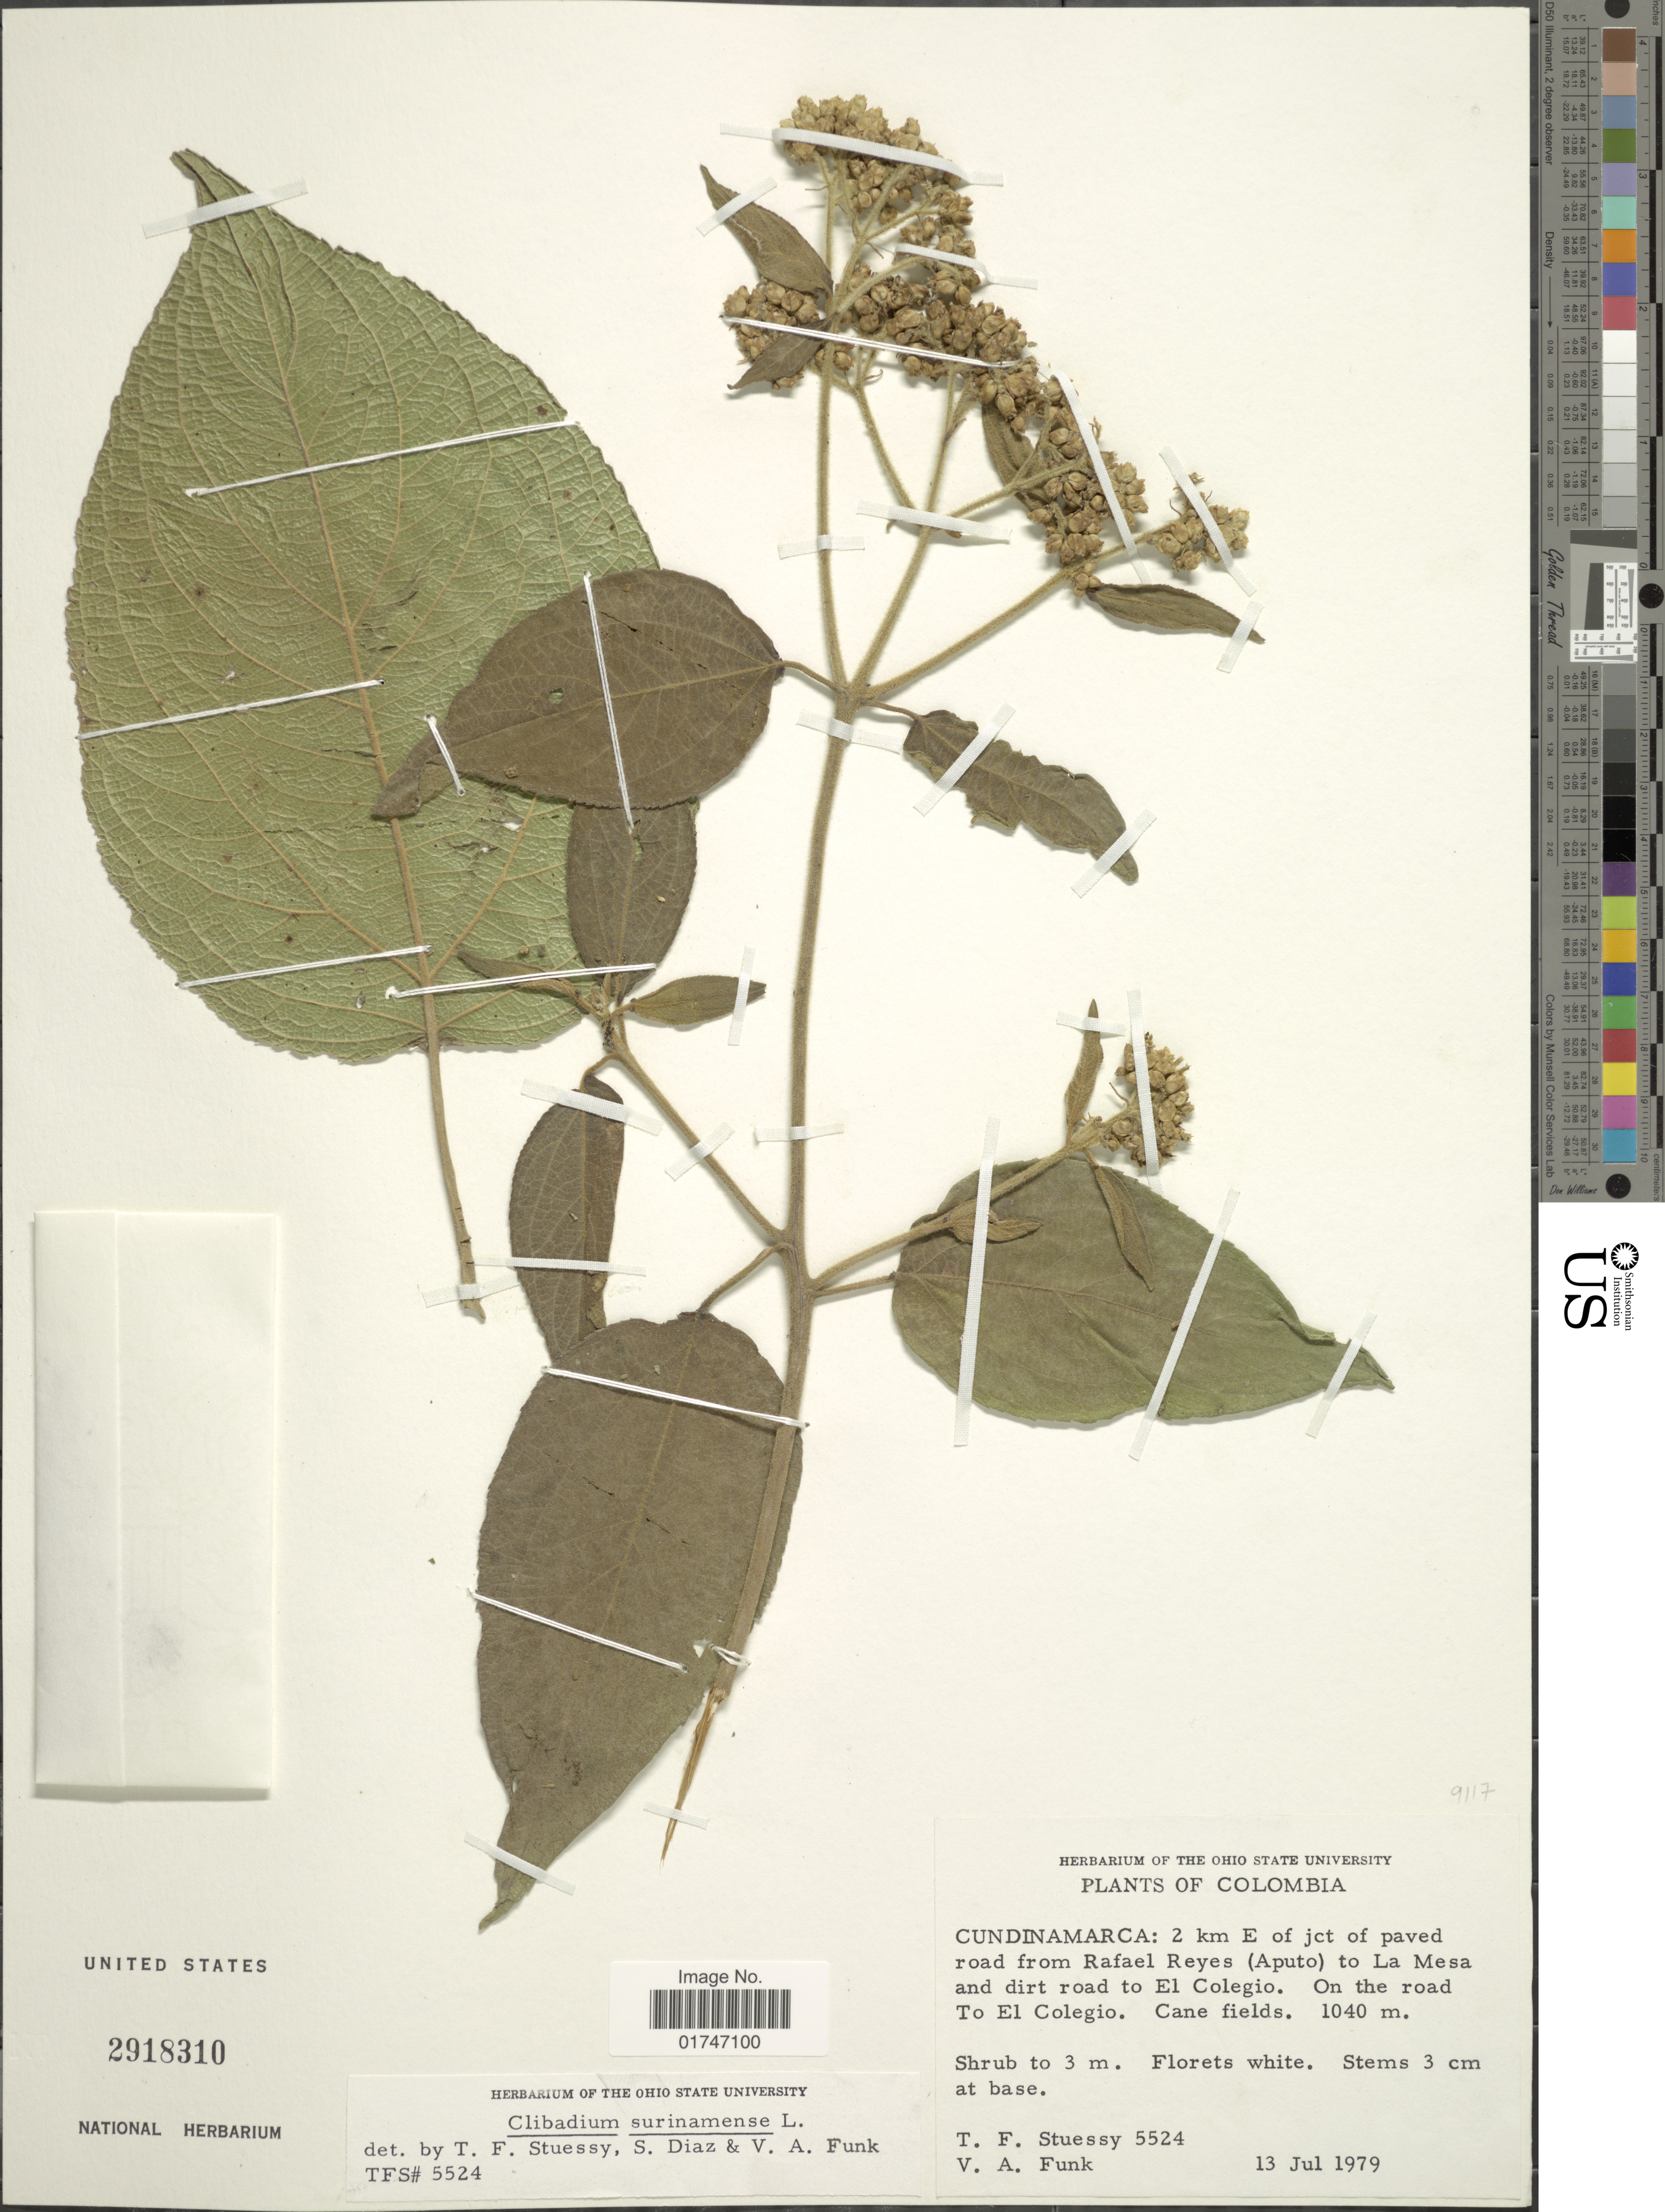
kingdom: Plantae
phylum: Tracheophyta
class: Magnoliopsida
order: Asterales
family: Asteraceae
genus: Clibadium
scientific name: Clibadium surinamense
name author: L.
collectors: T. Stuessy & V. Funk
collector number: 5524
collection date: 1979-07-13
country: Colombia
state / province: Cundinamarca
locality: Cundinamarca: 2 km E of jct of paved road from Rafael Reyes (Aputo) to La Mesa and dirt road to El Colegio. On the road To El Colegio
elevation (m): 1040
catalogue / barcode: US 2918310